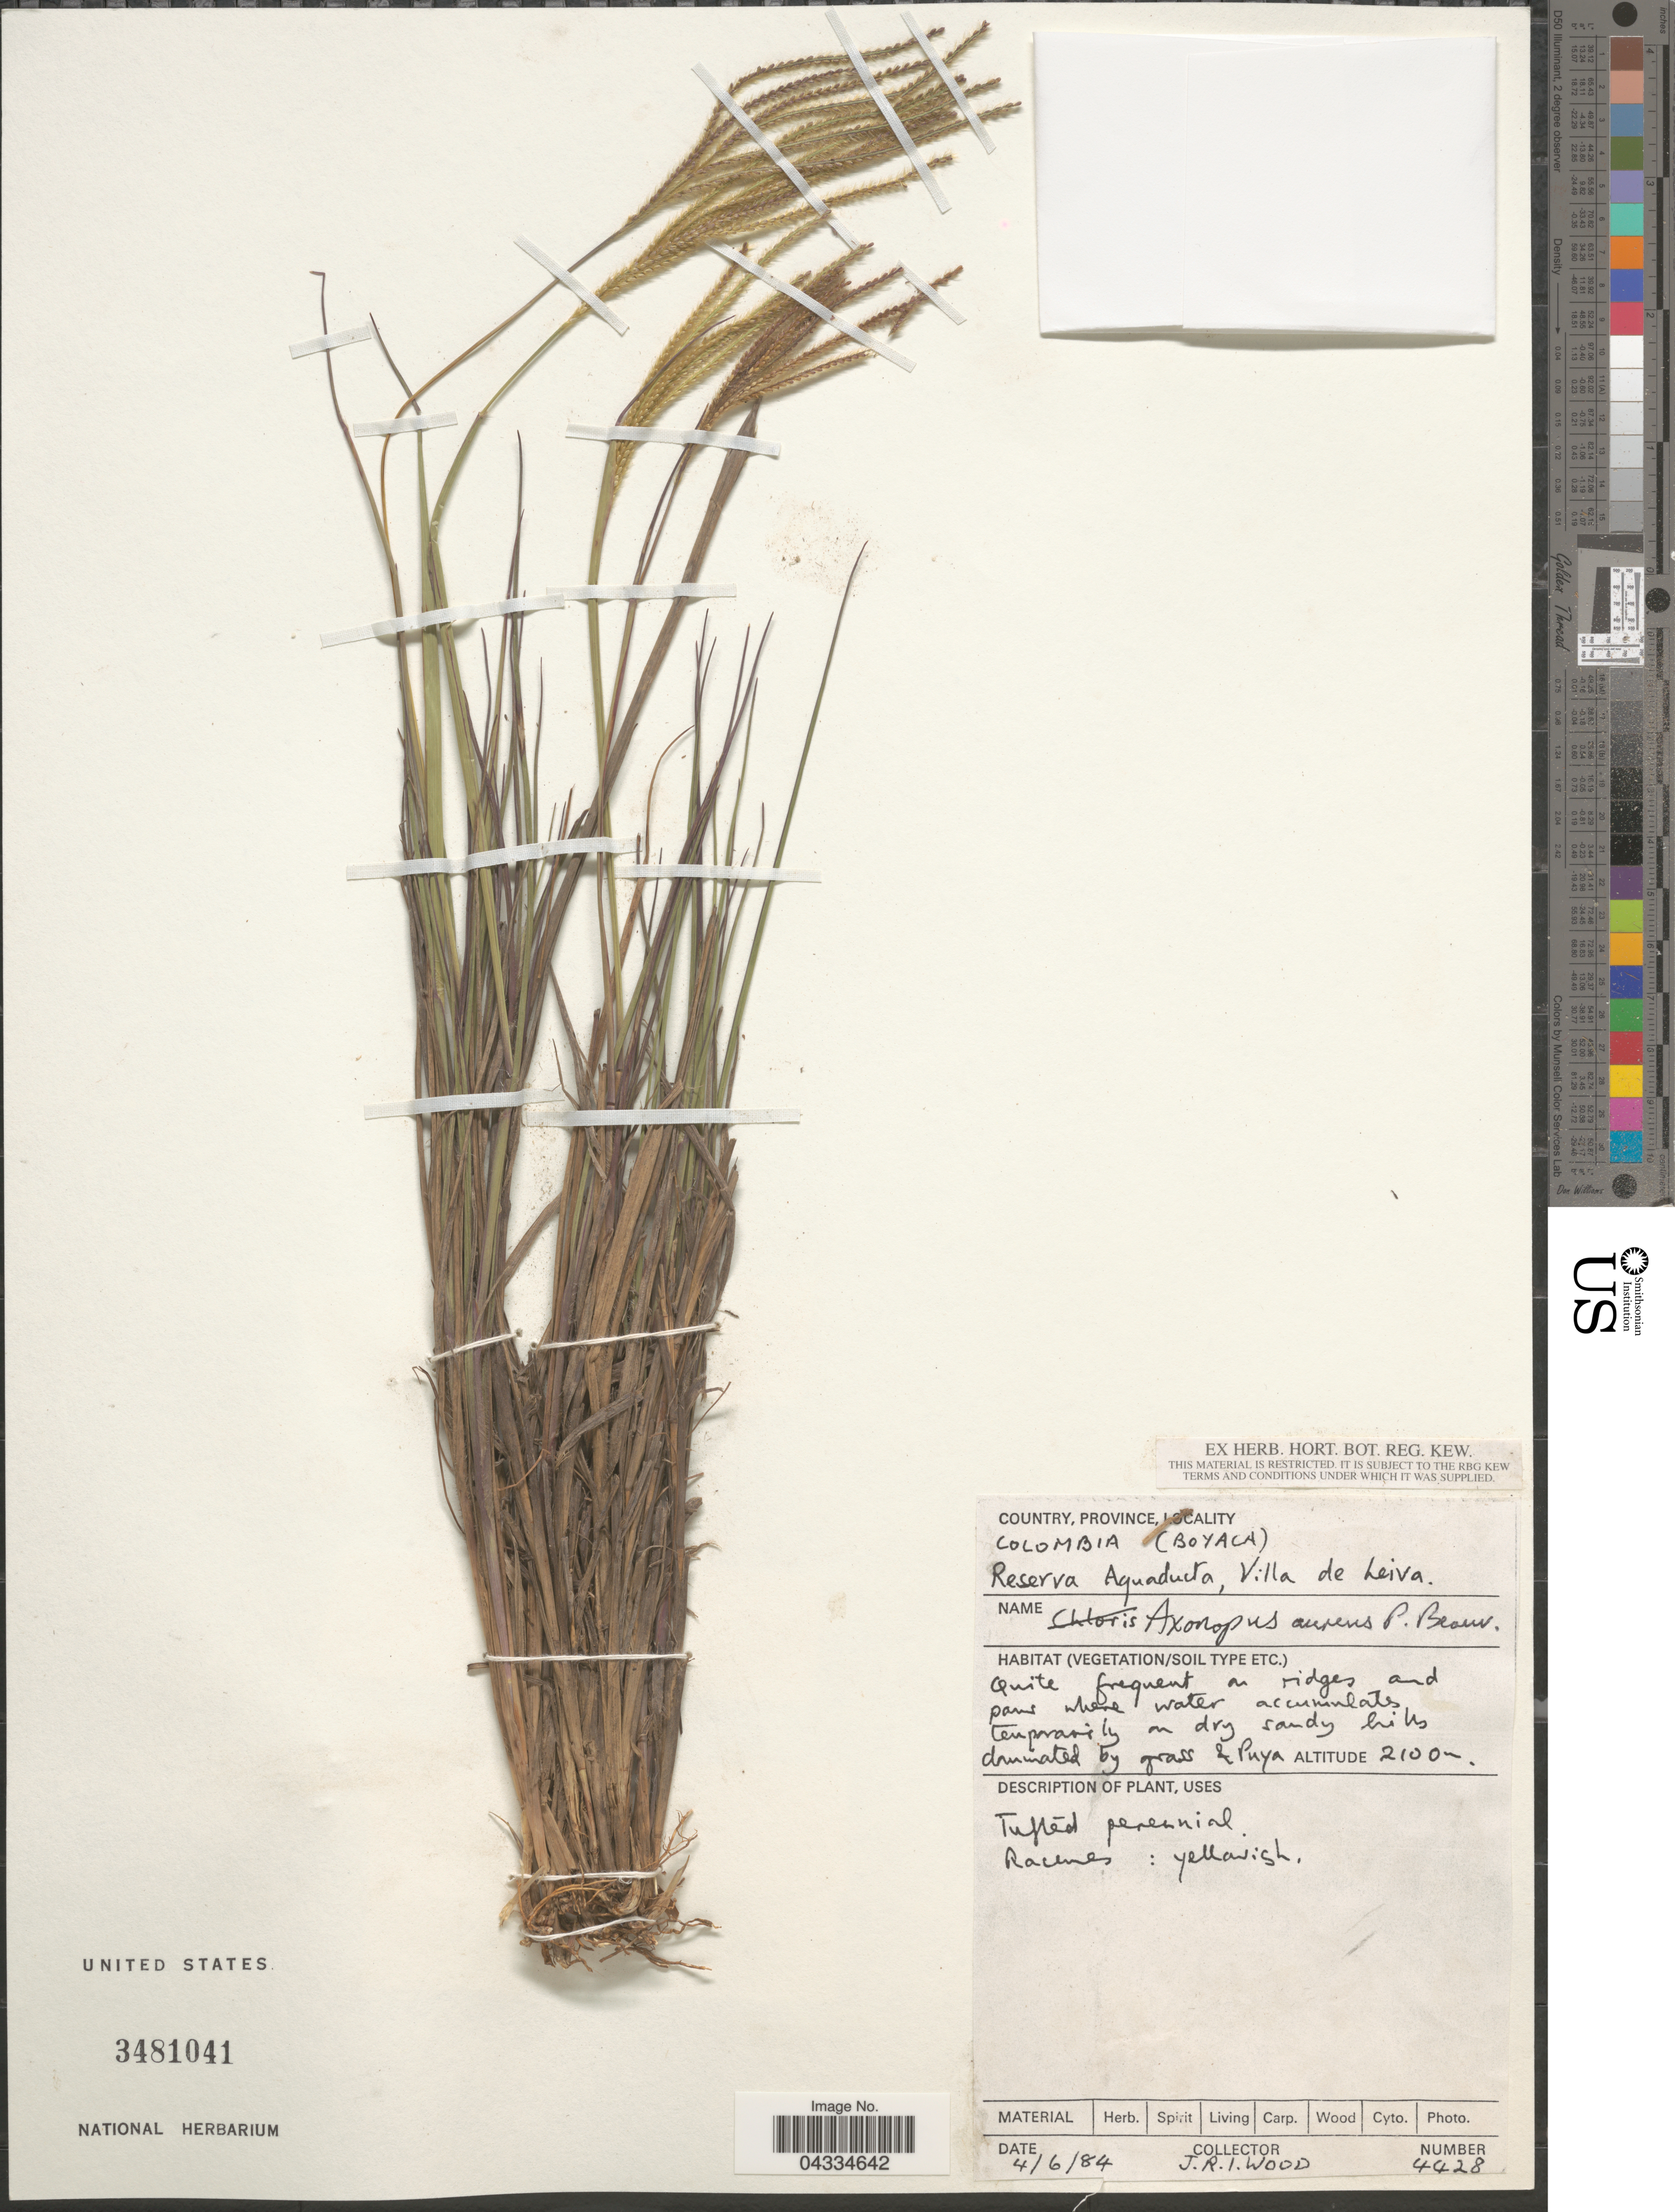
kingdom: Plantae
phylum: Tracheophyta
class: Liliopsida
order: Poales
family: Poaceae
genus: Axonopus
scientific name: Axonopus aureus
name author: P. Beauv.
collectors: J. R. I. Wood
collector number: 4428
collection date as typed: Transcribed d/m/y: 4/6/84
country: Colombia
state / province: Boyacá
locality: Reserva Aguaducta, Villa de Leiva.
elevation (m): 2100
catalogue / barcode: US 3481041